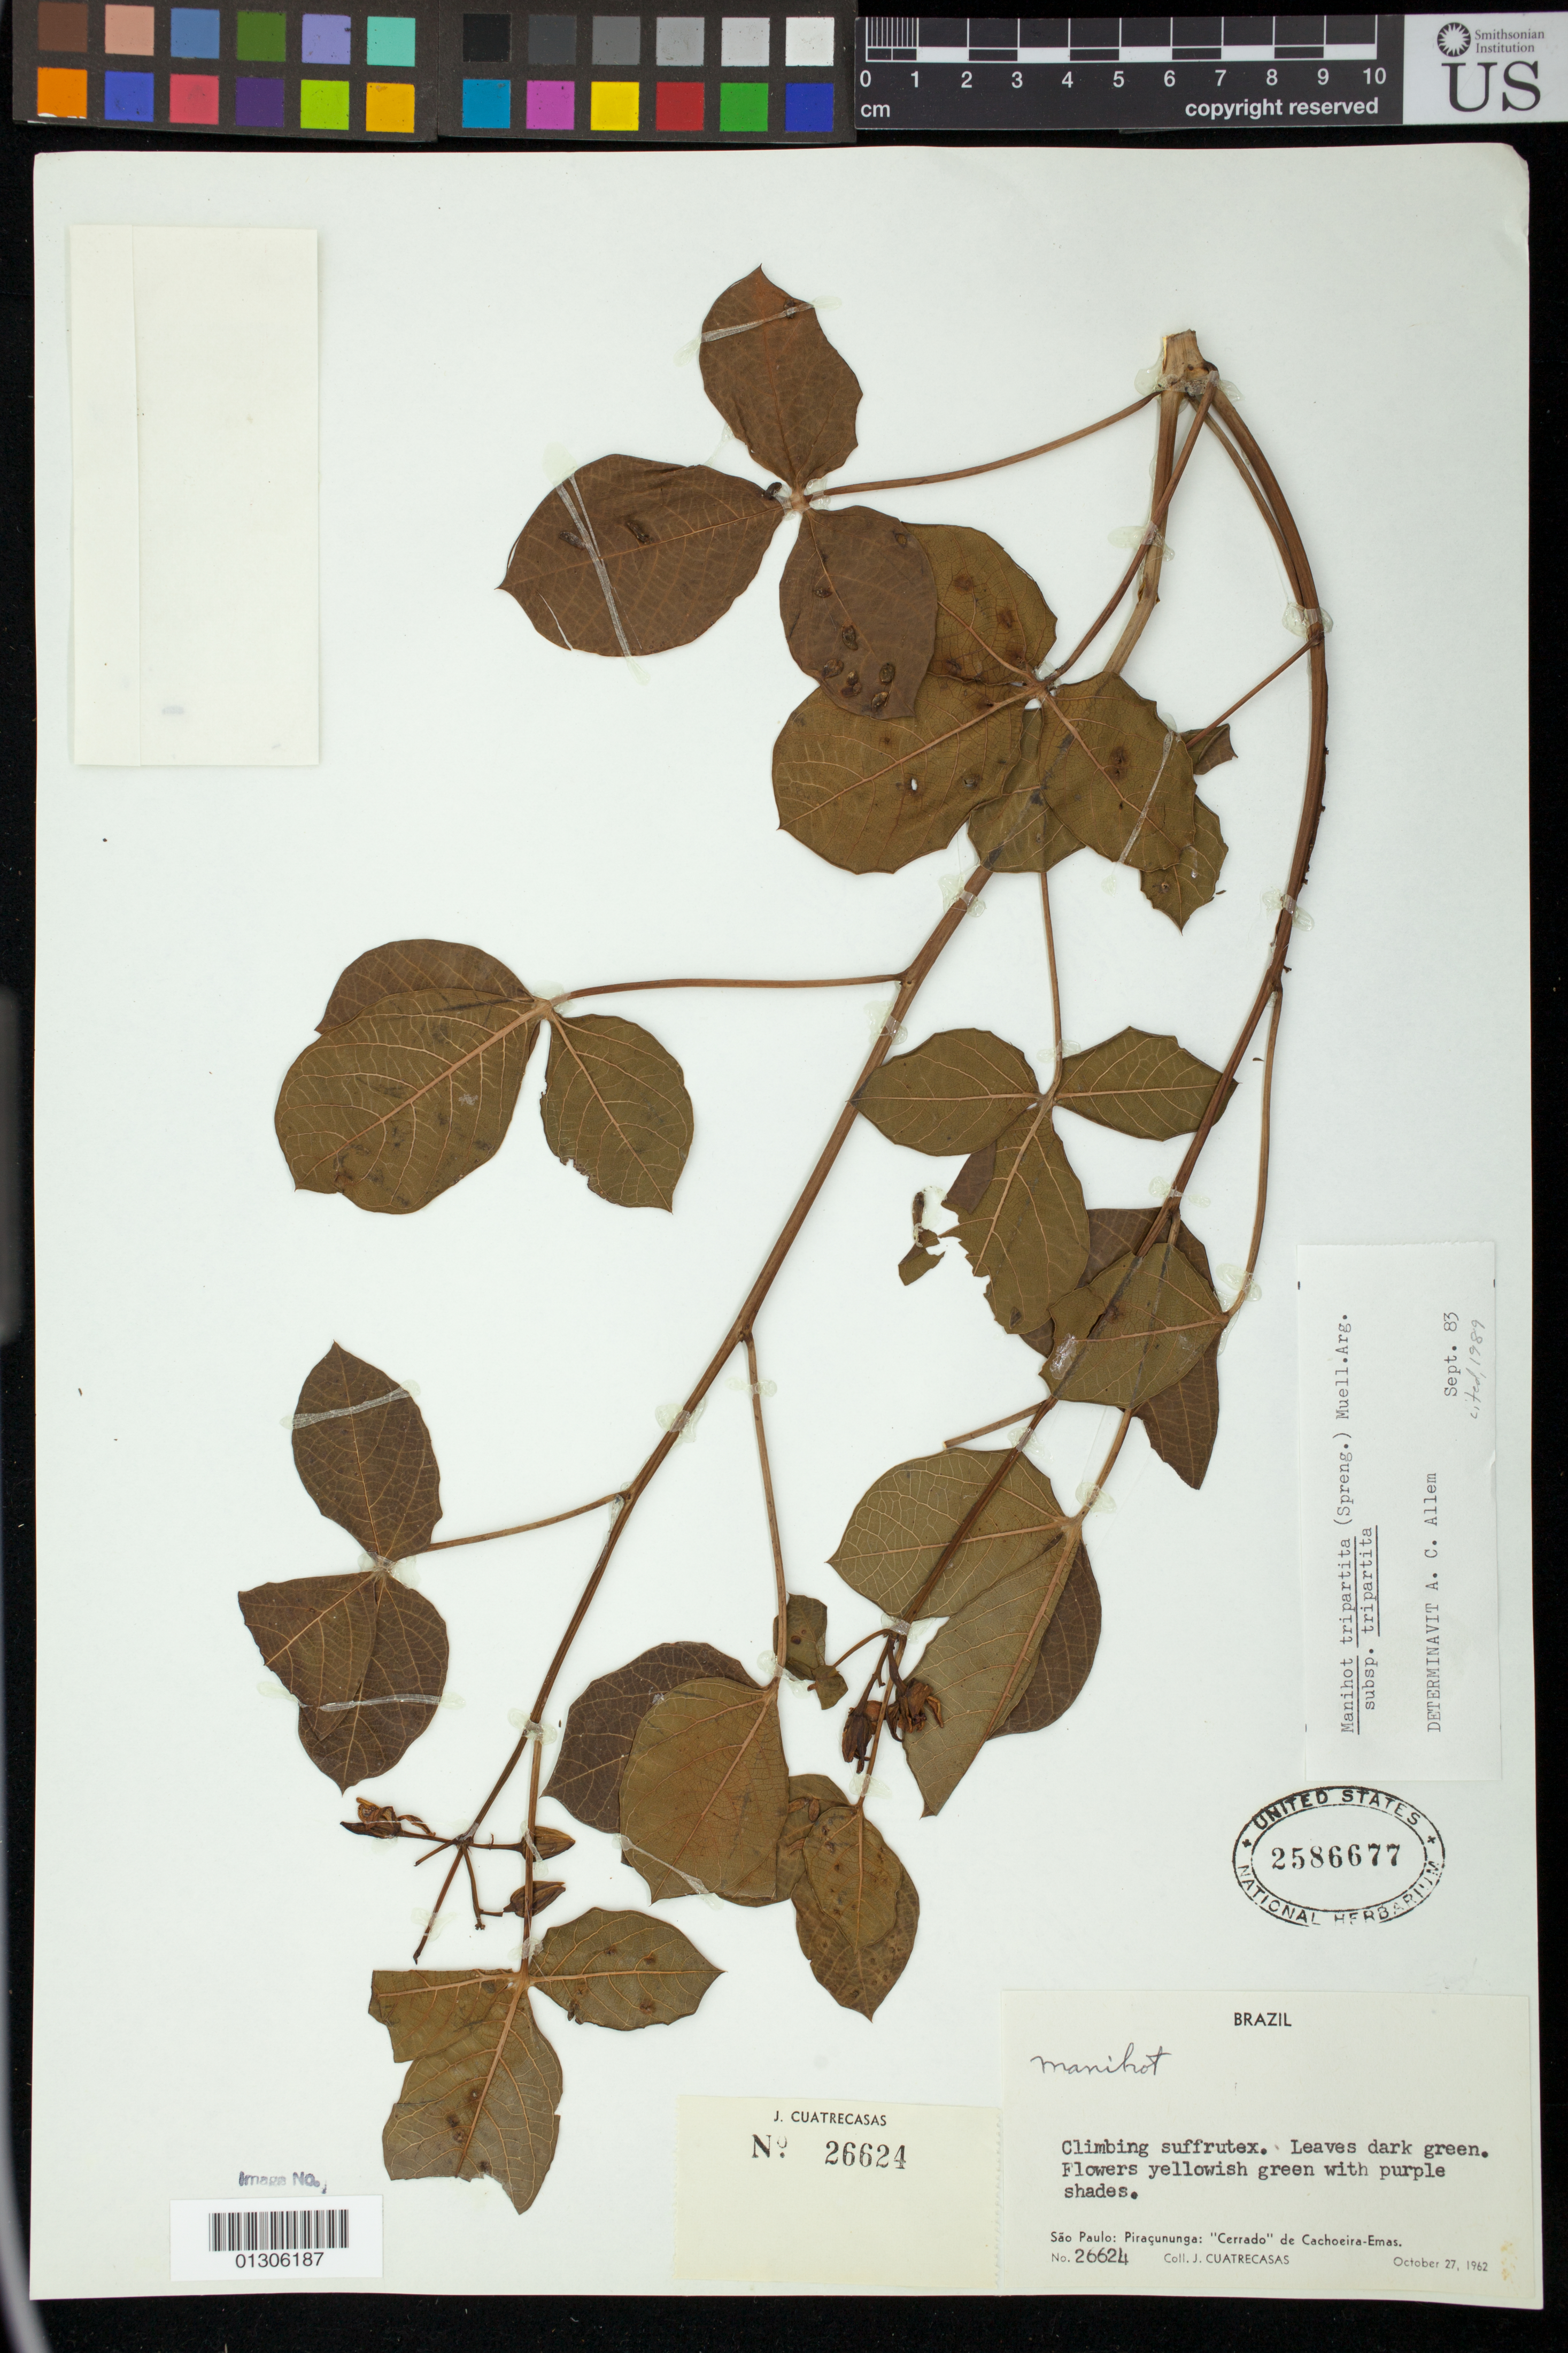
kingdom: Plantae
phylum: Tracheophyta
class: Magnoliopsida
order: Malpighiales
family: Euphorbiaceae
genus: Manihot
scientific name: Manihot tripartita subsp. tripartita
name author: (Spreng.) Müll. Arg.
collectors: J. Cuatrecasas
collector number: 26624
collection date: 1962-10-27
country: Brazil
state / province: São Paulo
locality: Piraçununga: "Cerrado" de Cachoeira-Emas.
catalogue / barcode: US 2586677